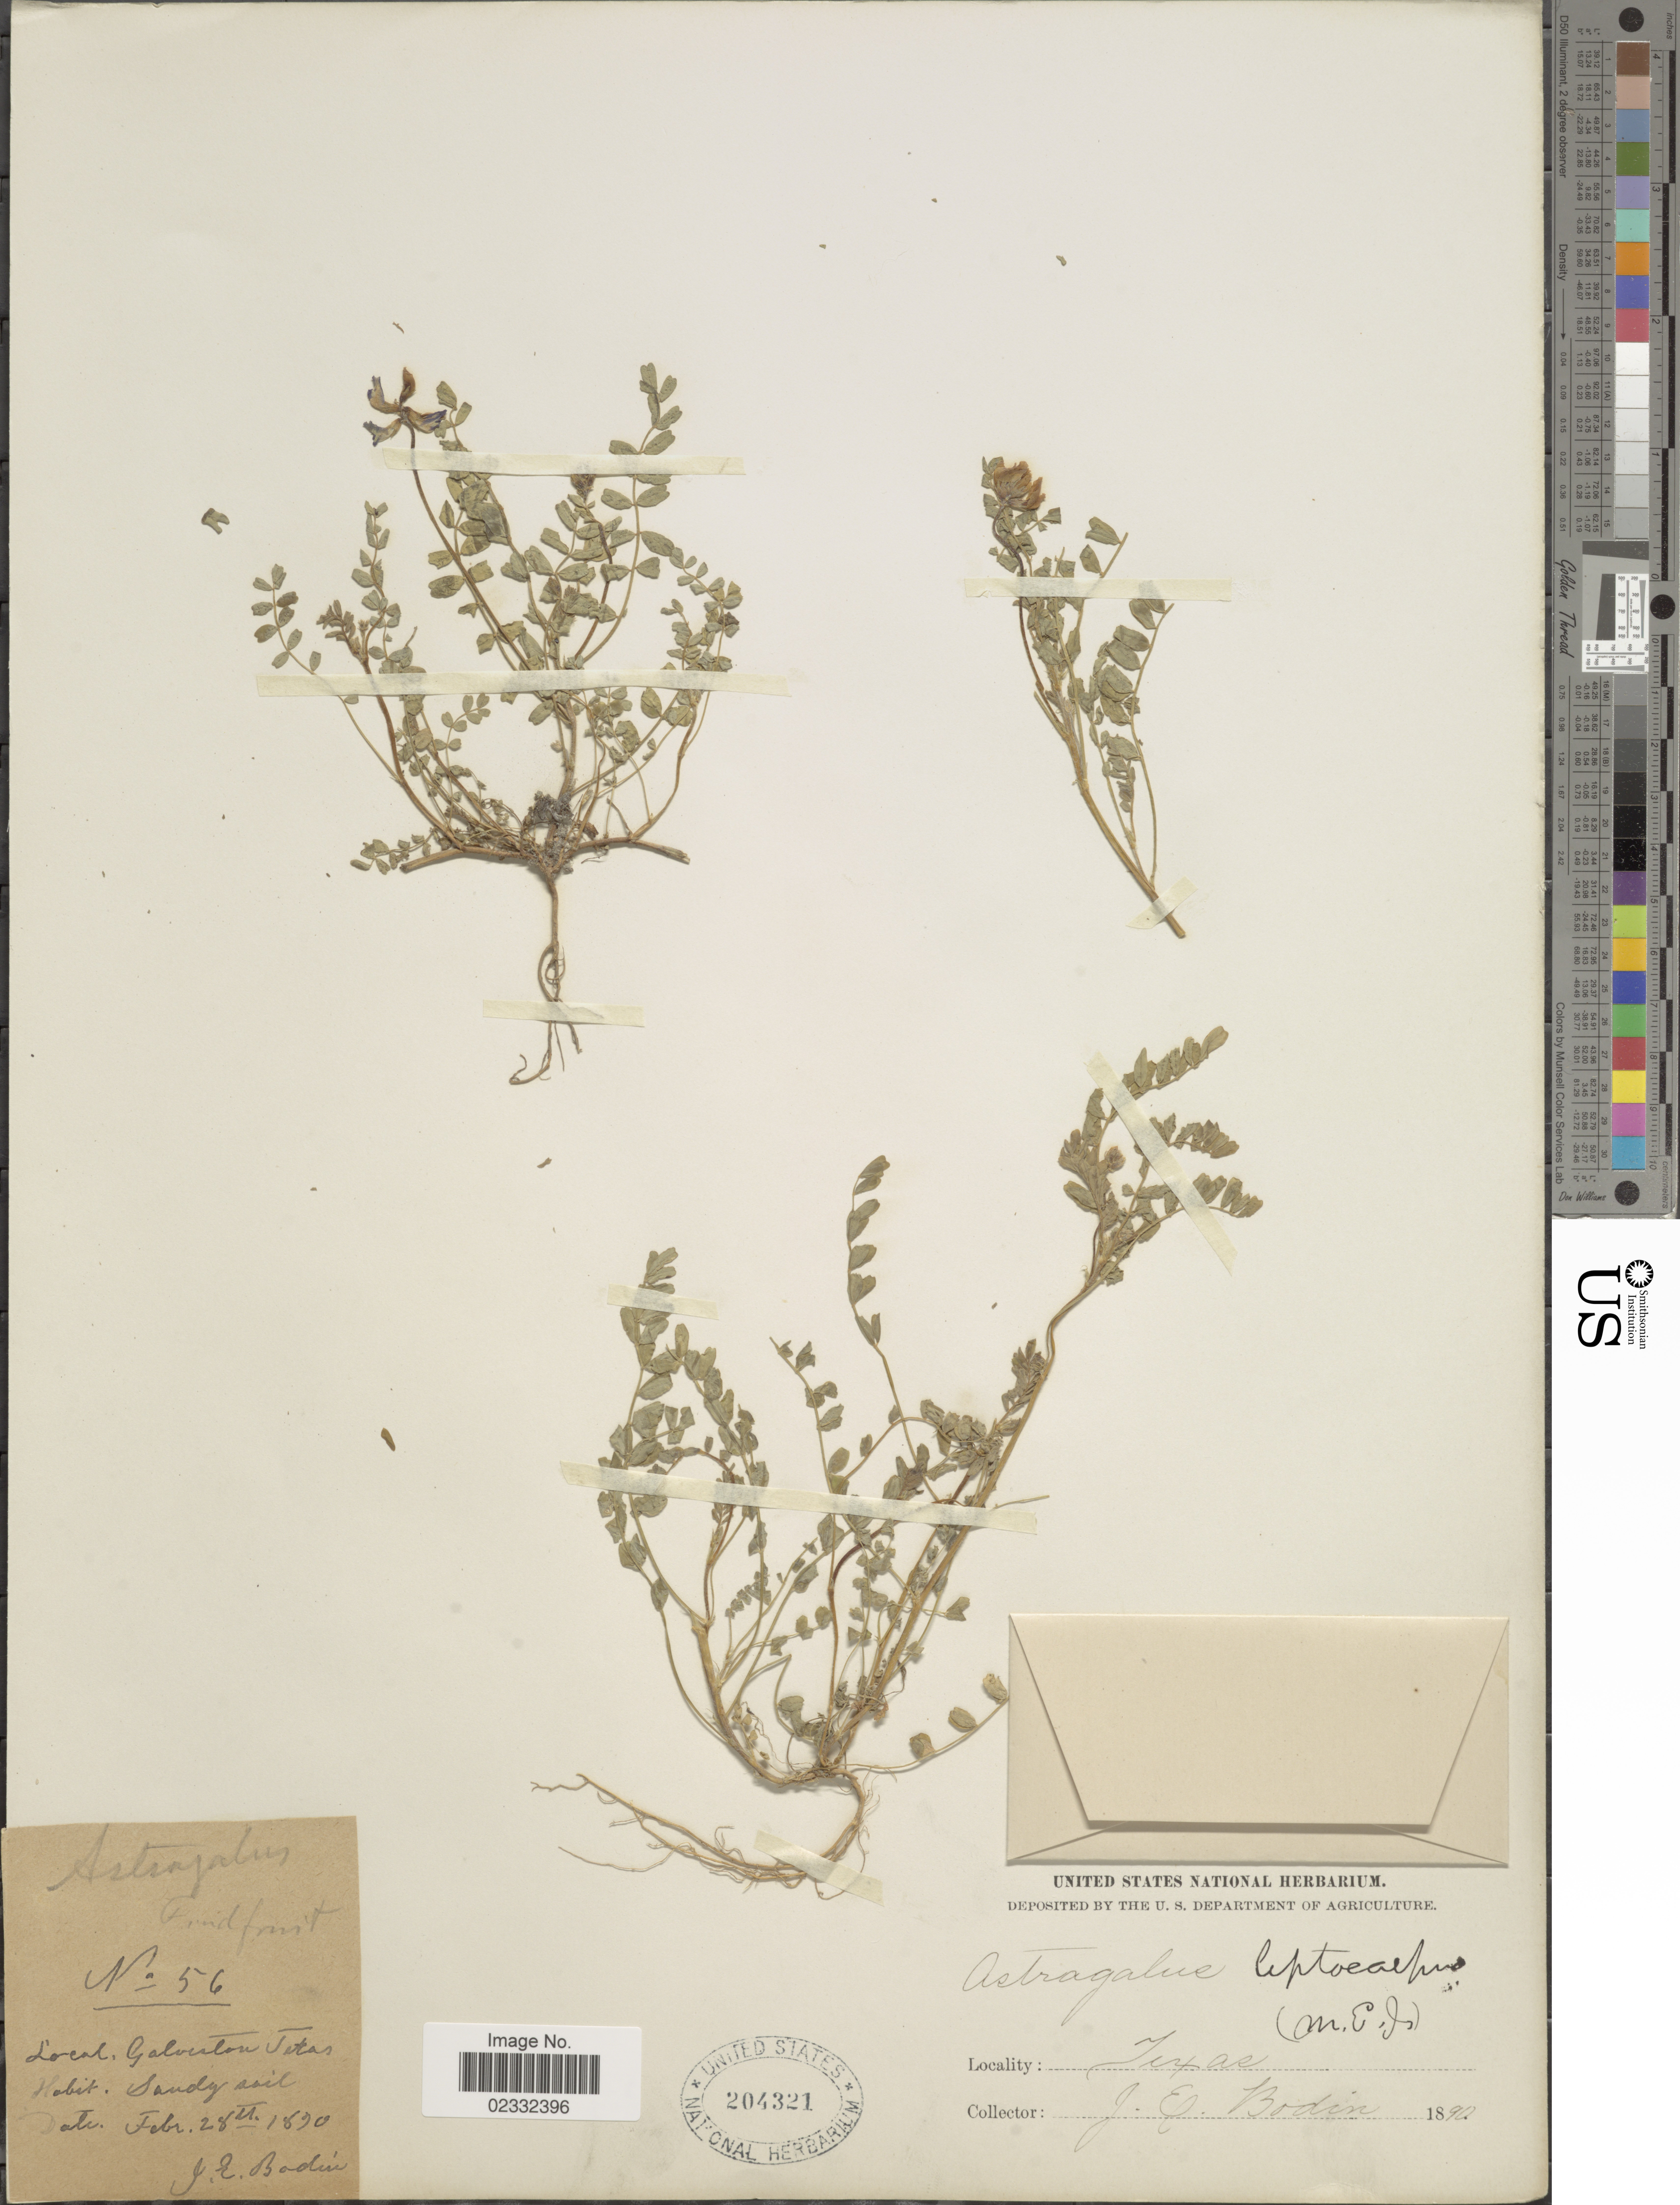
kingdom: Plantae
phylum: Tracheophyta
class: Magnoliopsida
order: Fabales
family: Fabaceae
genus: Astragalus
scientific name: Astragalus leptocarpus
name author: Torr. & A. Gray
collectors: J. E. Bodin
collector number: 56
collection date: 1890-02-28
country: United States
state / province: Texas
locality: Galverton Texas.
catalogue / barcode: US 204321